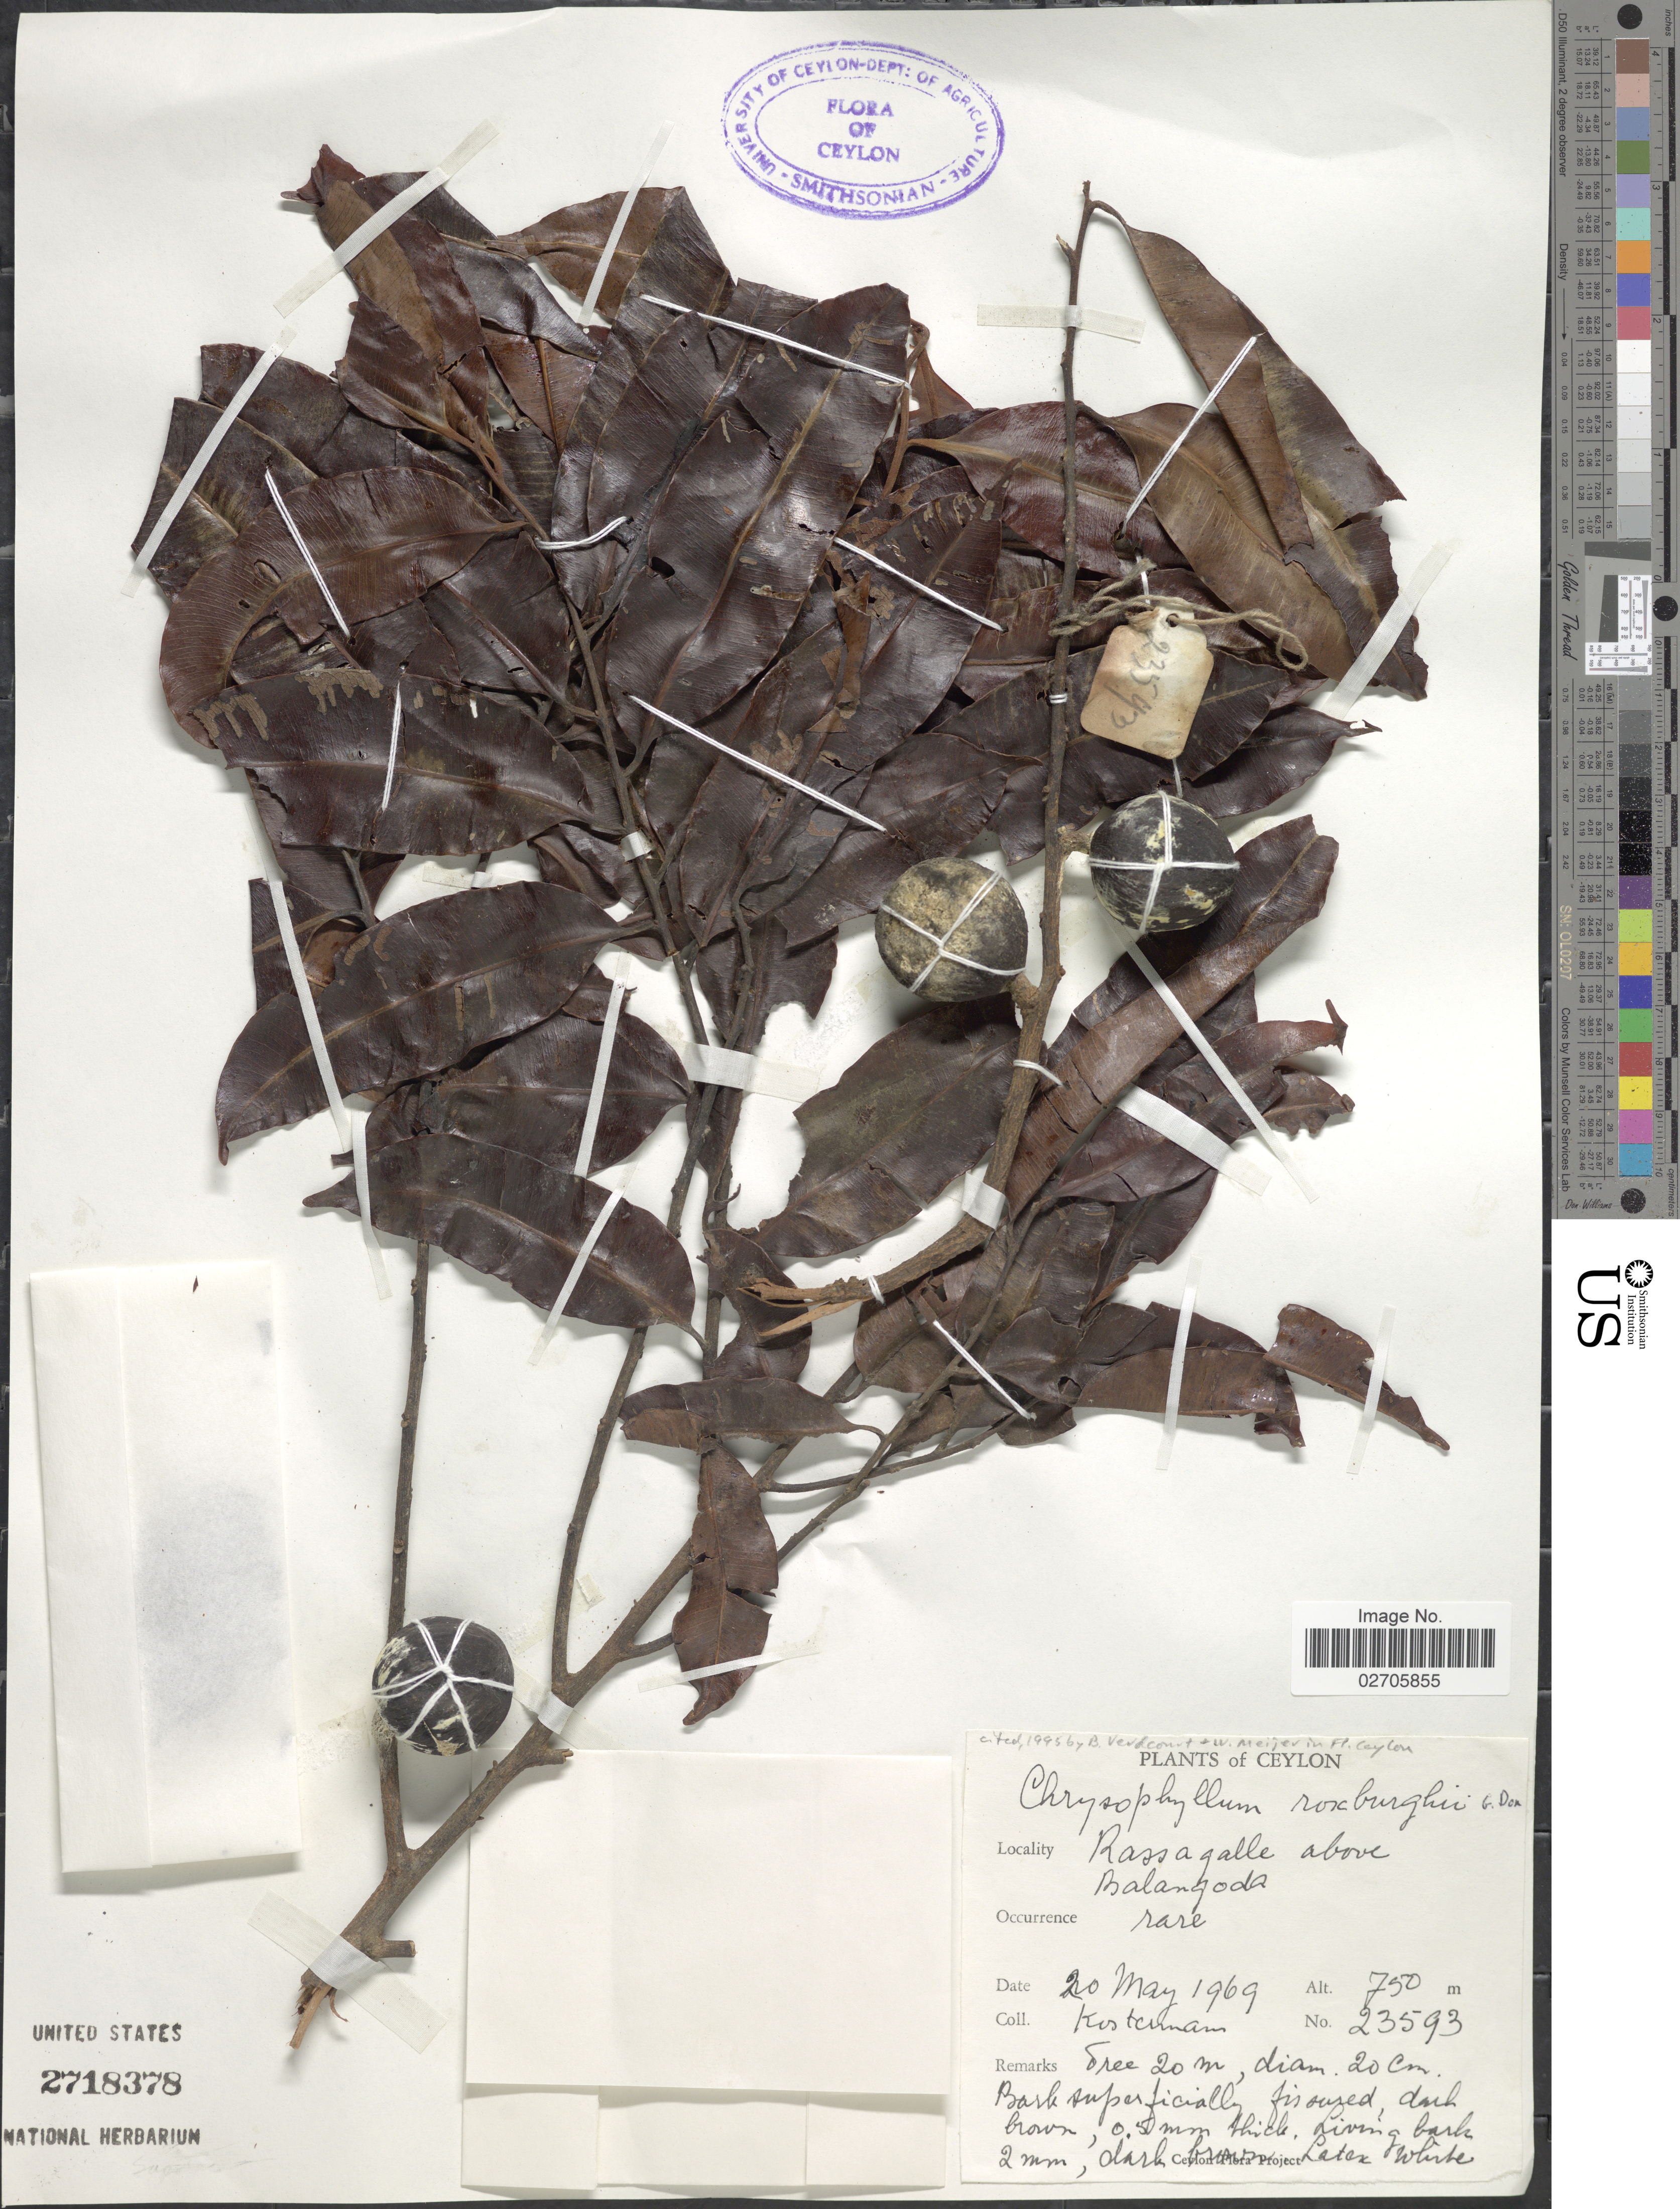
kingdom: Plantae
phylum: Tracheophyta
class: Magnoliopsida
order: Ericales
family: Sapotaceae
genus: Chrysophyllum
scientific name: Chrysophyllum roxburghii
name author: G. Don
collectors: Kostermans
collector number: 23593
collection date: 1969-05-20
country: Sri Lanka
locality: Ceylon, Rassagalle above Balangoda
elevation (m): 750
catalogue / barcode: US 2718378